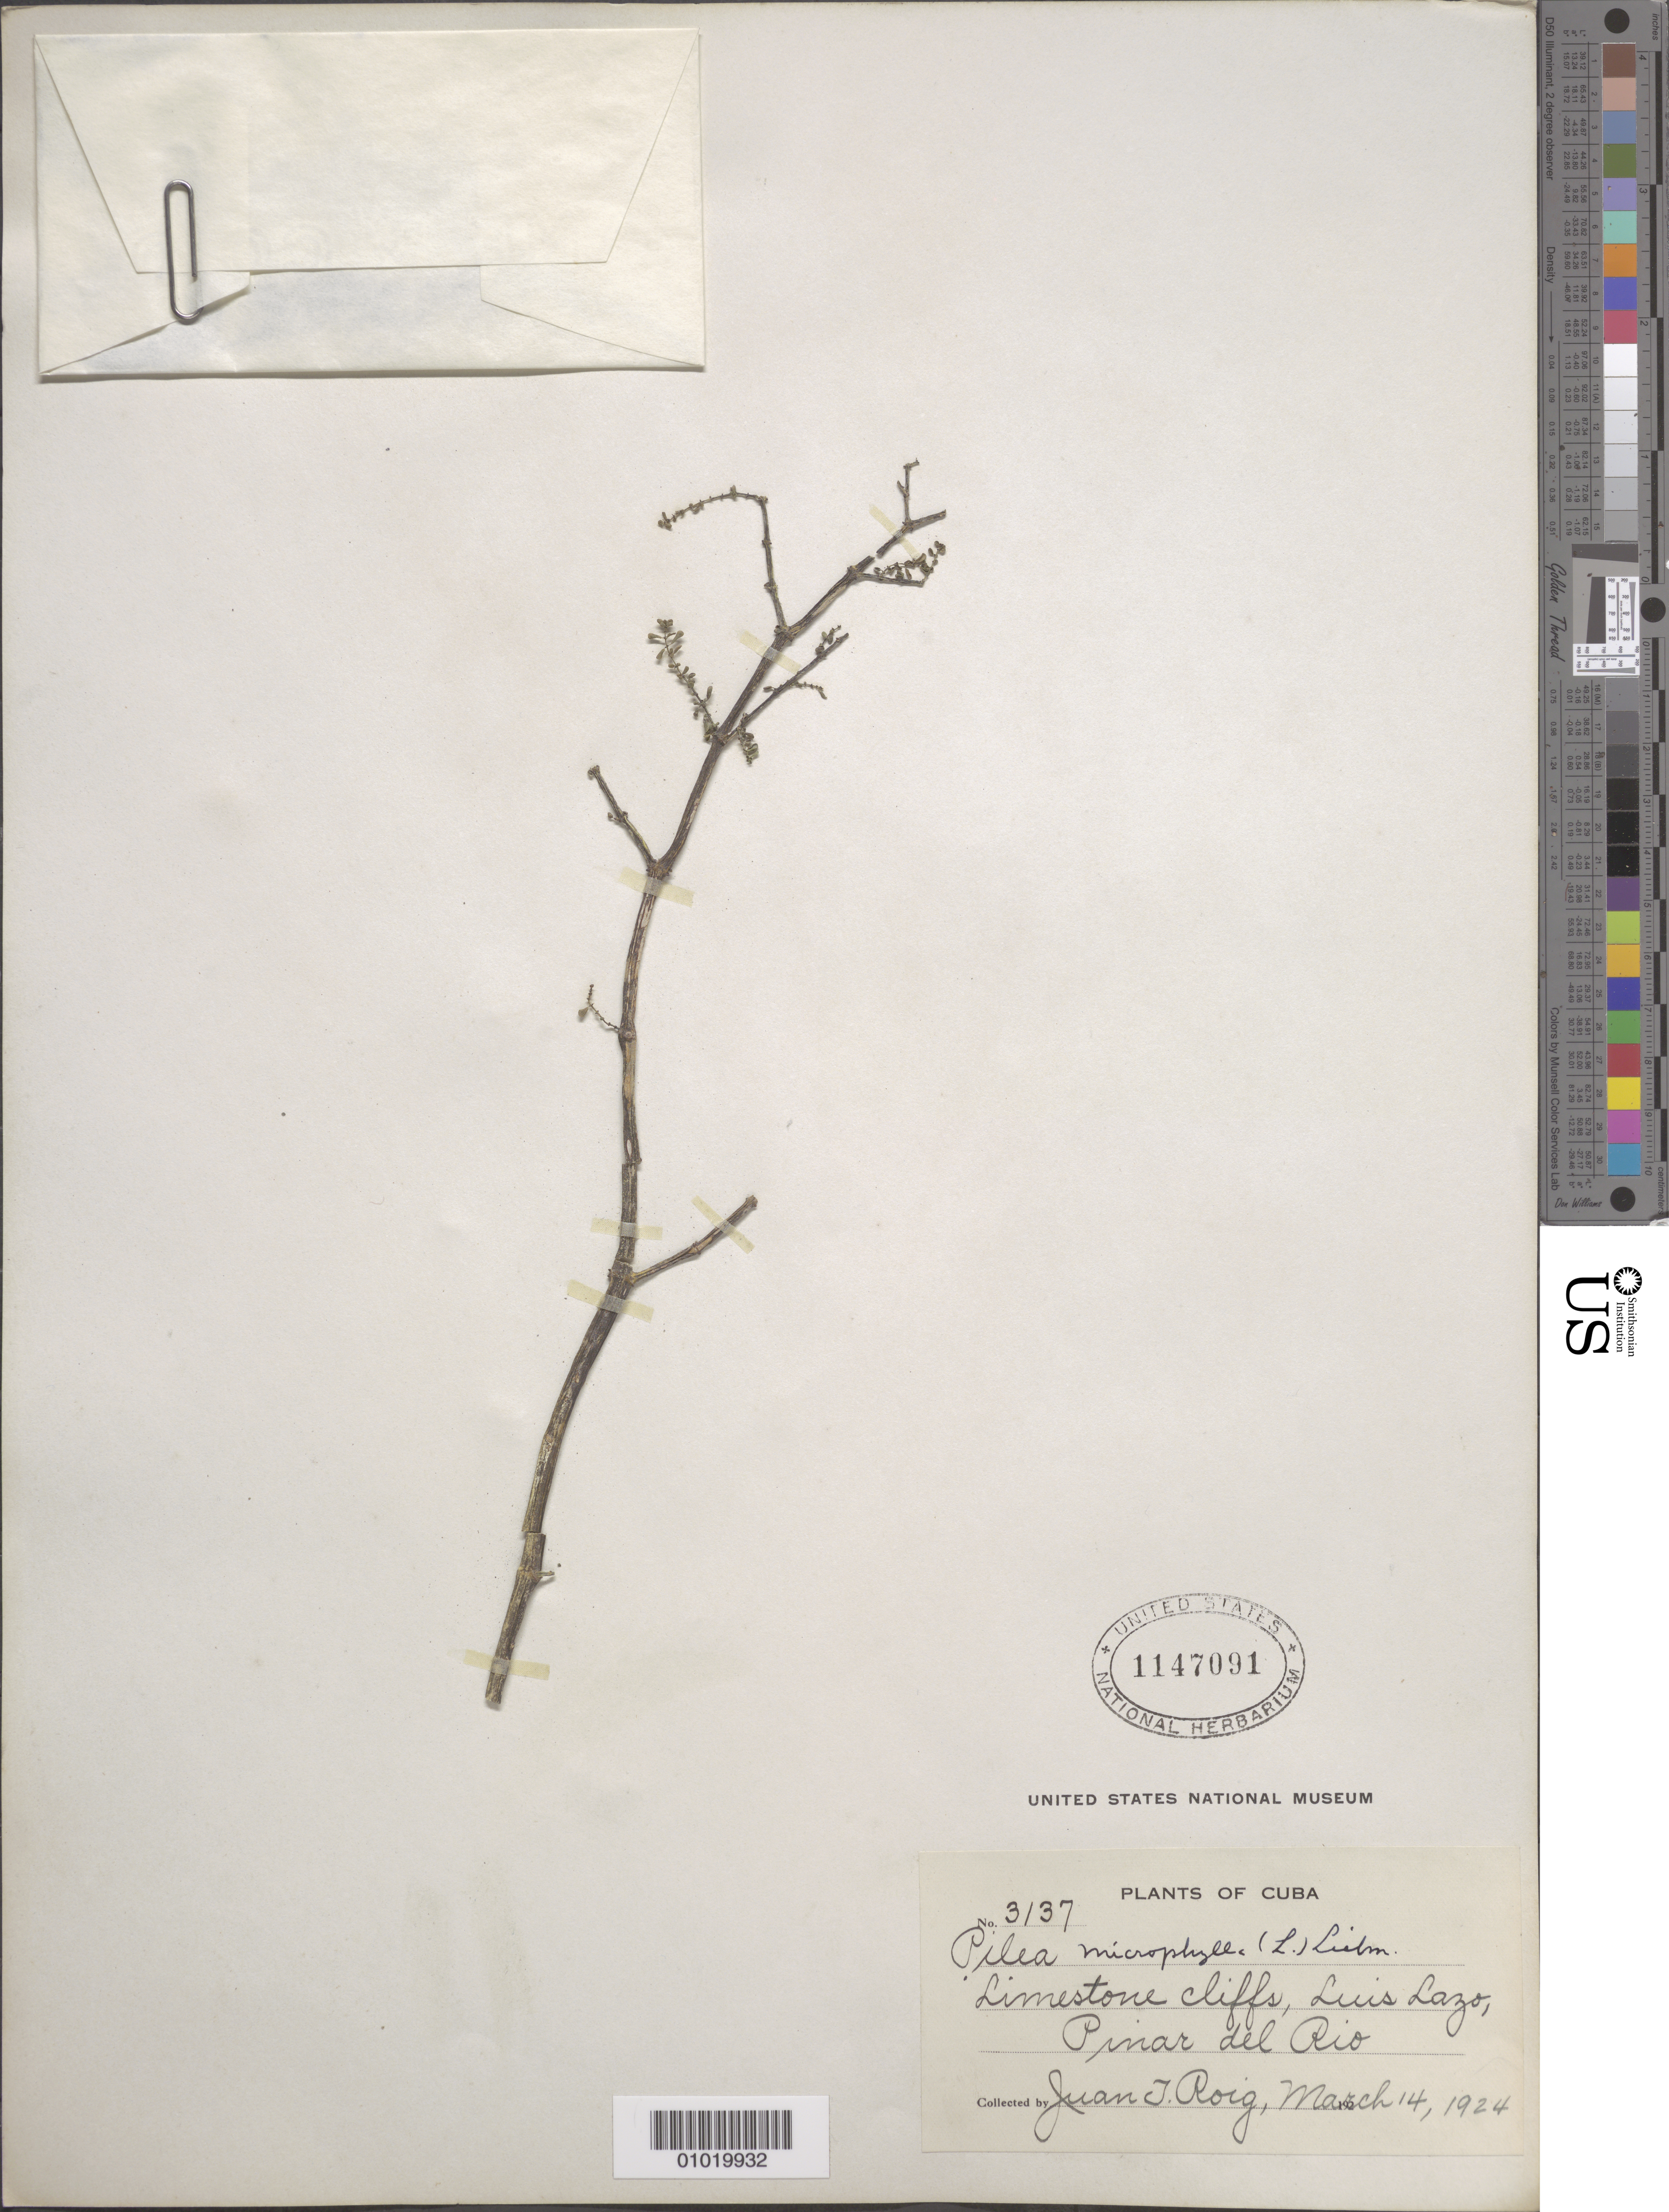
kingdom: Plantae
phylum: Tracheophyta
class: Magnoliopsida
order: Rosales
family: Urticaceae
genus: Pilea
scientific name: Pilea microphylla var. microphylla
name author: (L.) Liebm.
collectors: J. Roig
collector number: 3137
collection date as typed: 14 Mar 1924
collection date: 1924-03-14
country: Cuba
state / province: Pinar del Rio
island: Cuba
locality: Limestone cliffs, Luis Lago, Pinar del Rio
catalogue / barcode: US 1147091